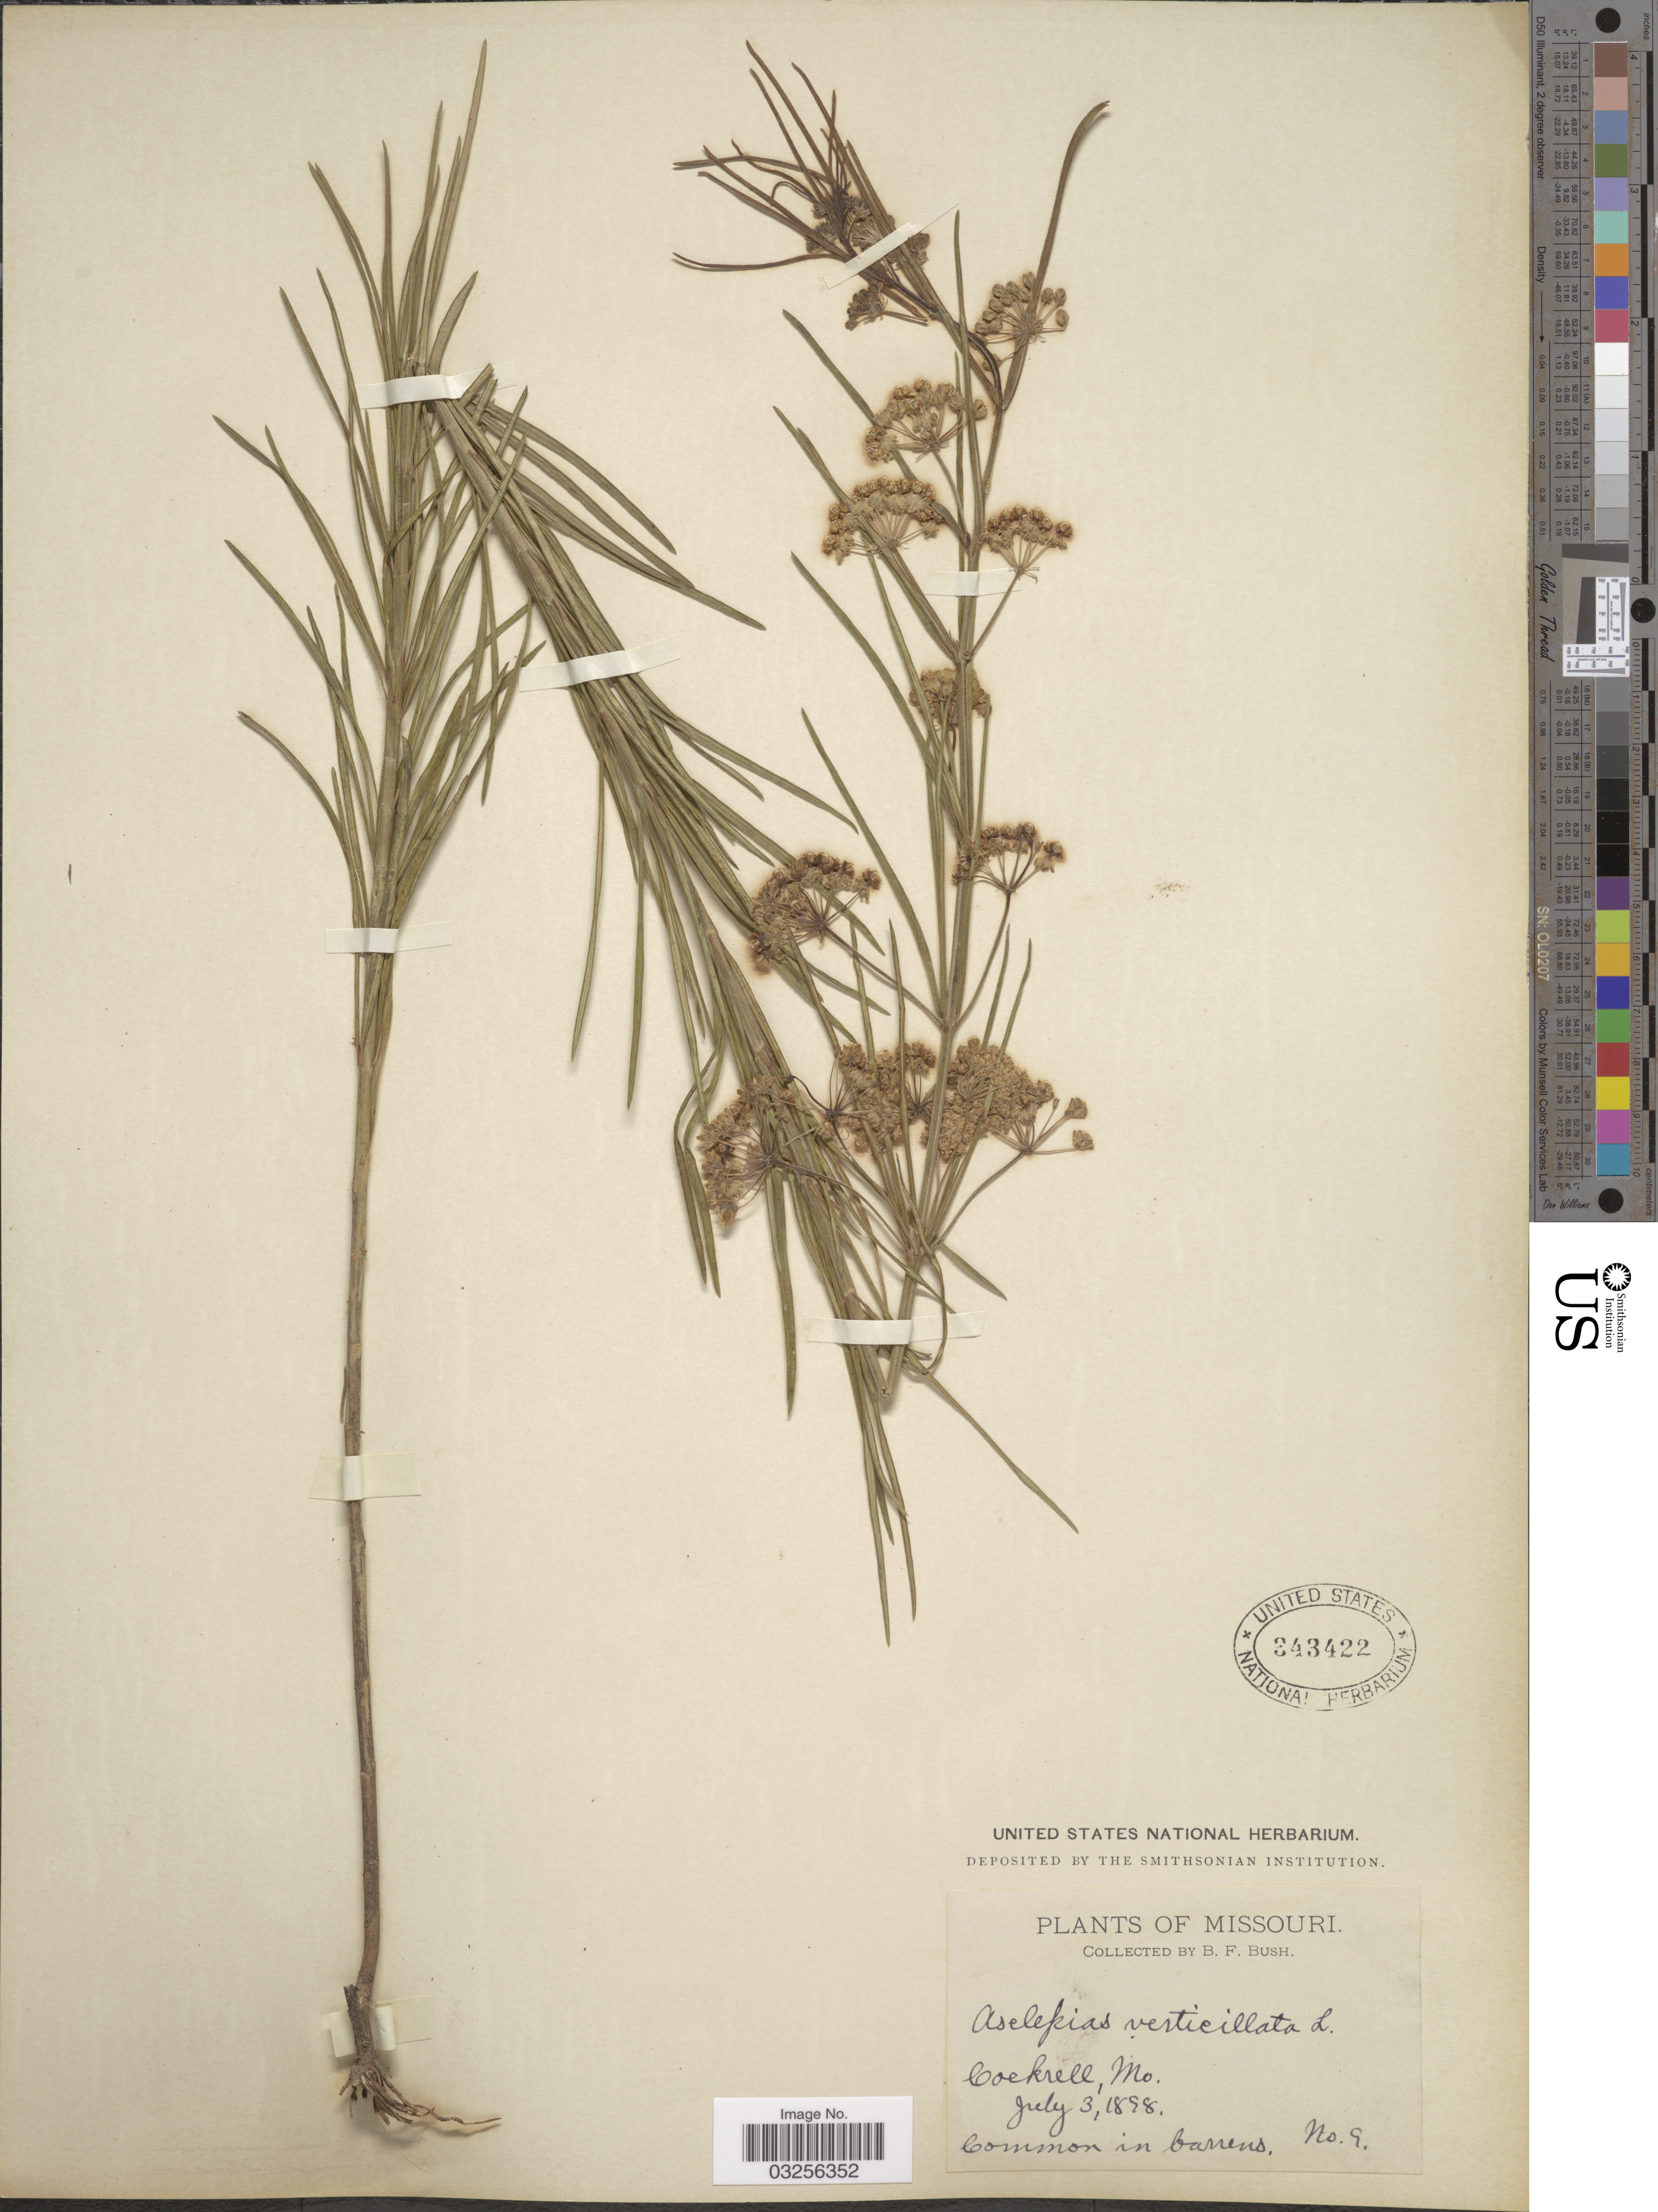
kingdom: Plantae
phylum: Tracheophyta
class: Magnoliopsida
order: Gentianales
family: Apocynaceae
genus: Asclepias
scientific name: Asclepias verticillata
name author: L.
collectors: B. F. Bush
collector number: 9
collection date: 1898-07-03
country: United States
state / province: Missouri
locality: Cockrell.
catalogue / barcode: US 343422